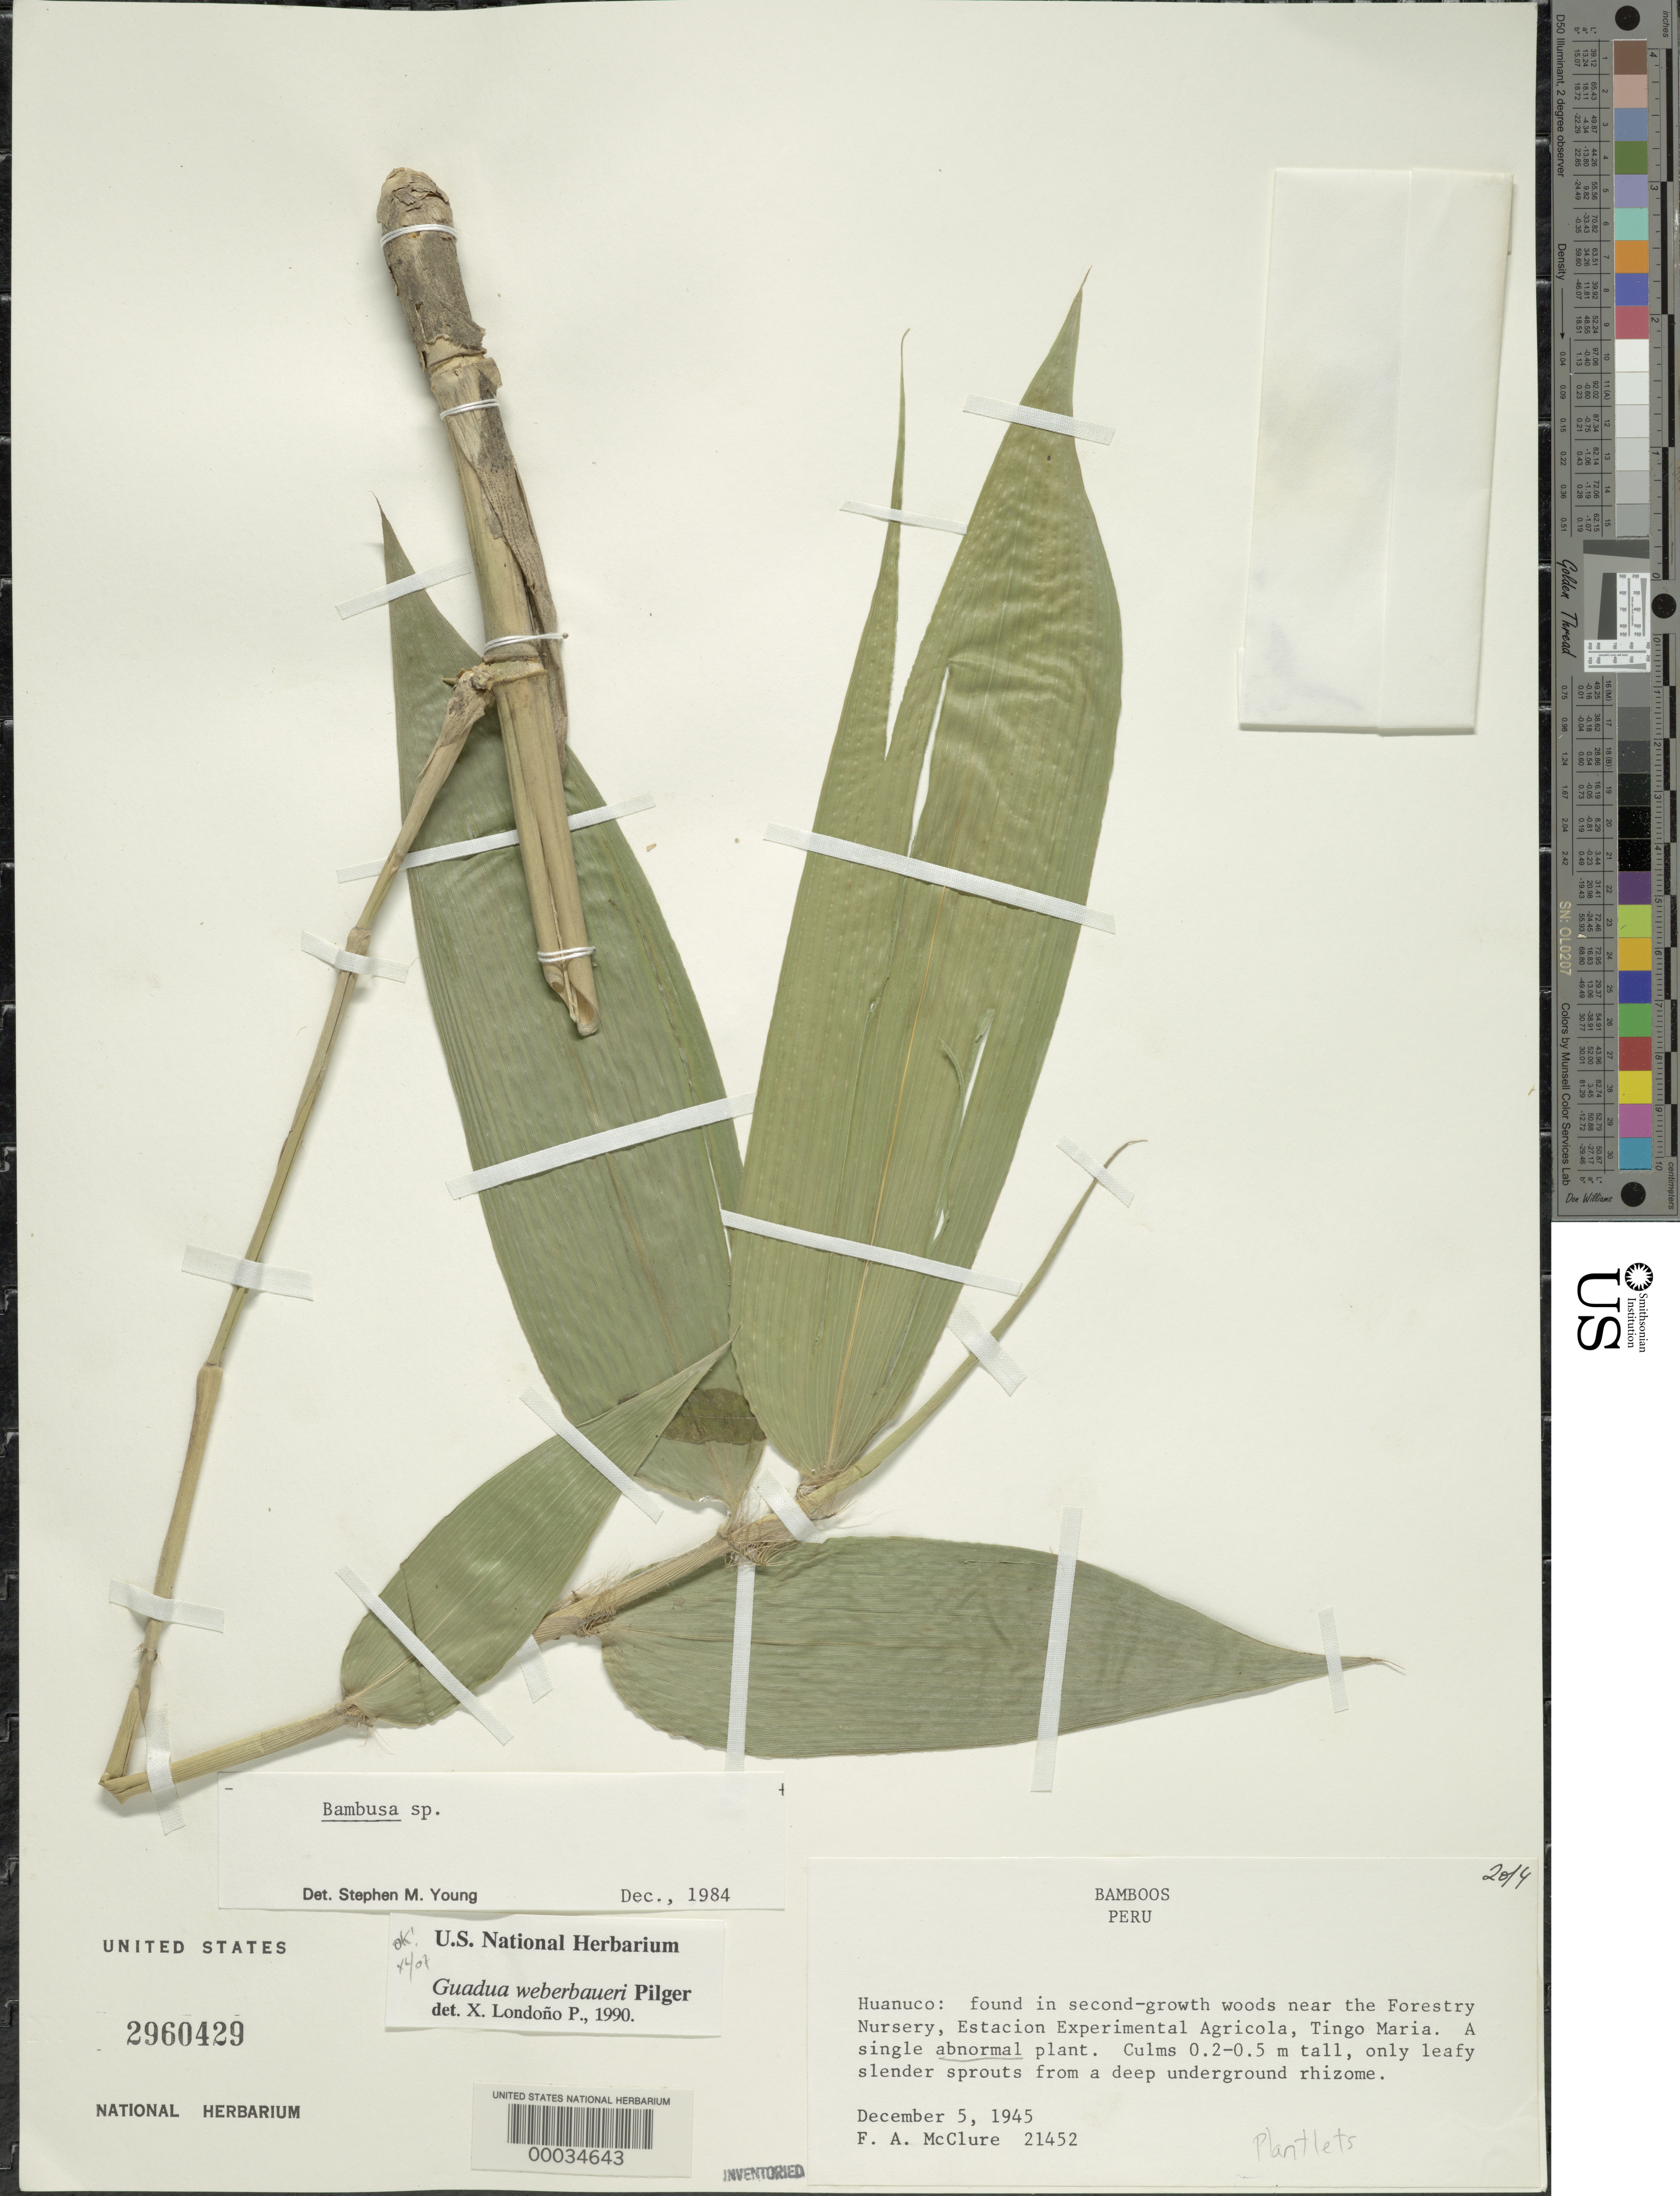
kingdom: Plantae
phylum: Tracheophyta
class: Liliopsida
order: Poales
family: Poaceae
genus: Guadua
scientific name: Guadua weberbaueri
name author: Pilg.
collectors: F. A. McClure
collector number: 21452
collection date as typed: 05 Dec 1945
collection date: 1945-12-05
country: Peru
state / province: Huánuco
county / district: Leoncio Prado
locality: near forestry nursery, Estación Experimental Agrícola, Tingo María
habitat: Second-growth woods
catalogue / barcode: US 2960429